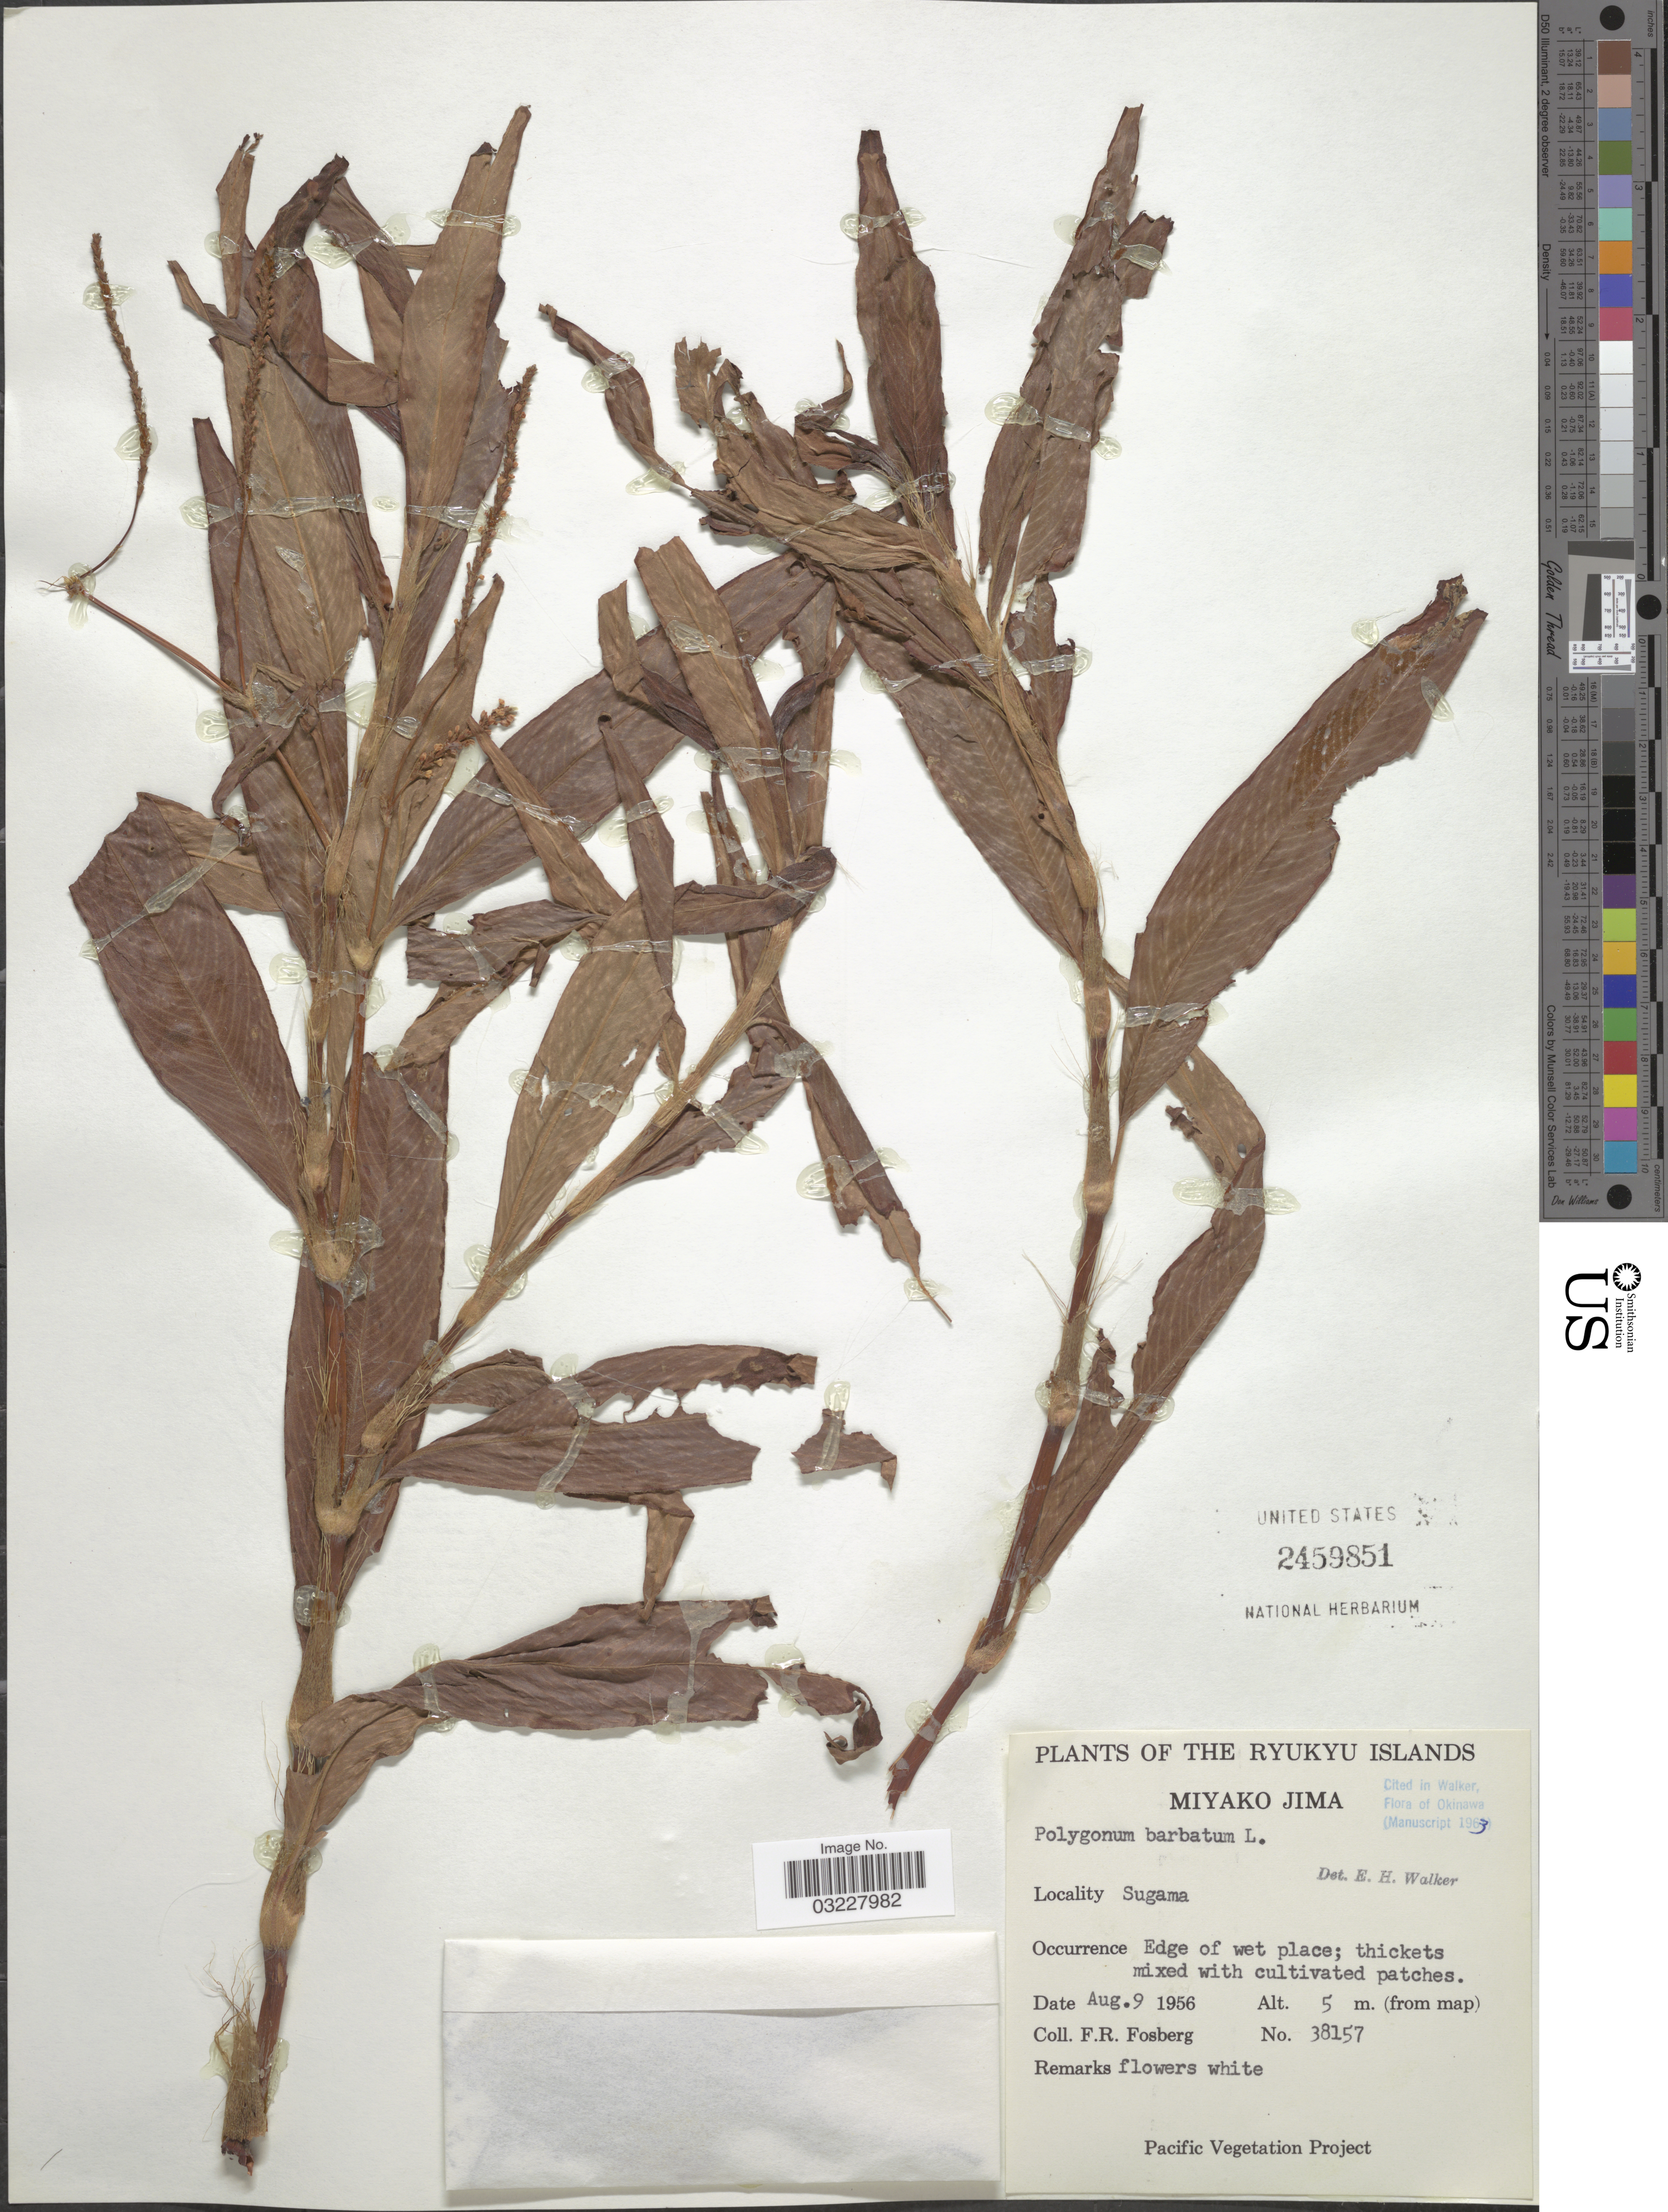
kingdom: Plantae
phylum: Tracheophyta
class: Magnoliopsida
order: Caryophyllales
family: Polygonaceae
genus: Polygonum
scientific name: Polygonum barbatum var. barbatum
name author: L.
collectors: F. R. Fosberg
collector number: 38157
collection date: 1956-08-09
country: Japan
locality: The Ryukyu Islands. Miyako Jima. Sugama.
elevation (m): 5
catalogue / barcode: US 2459851